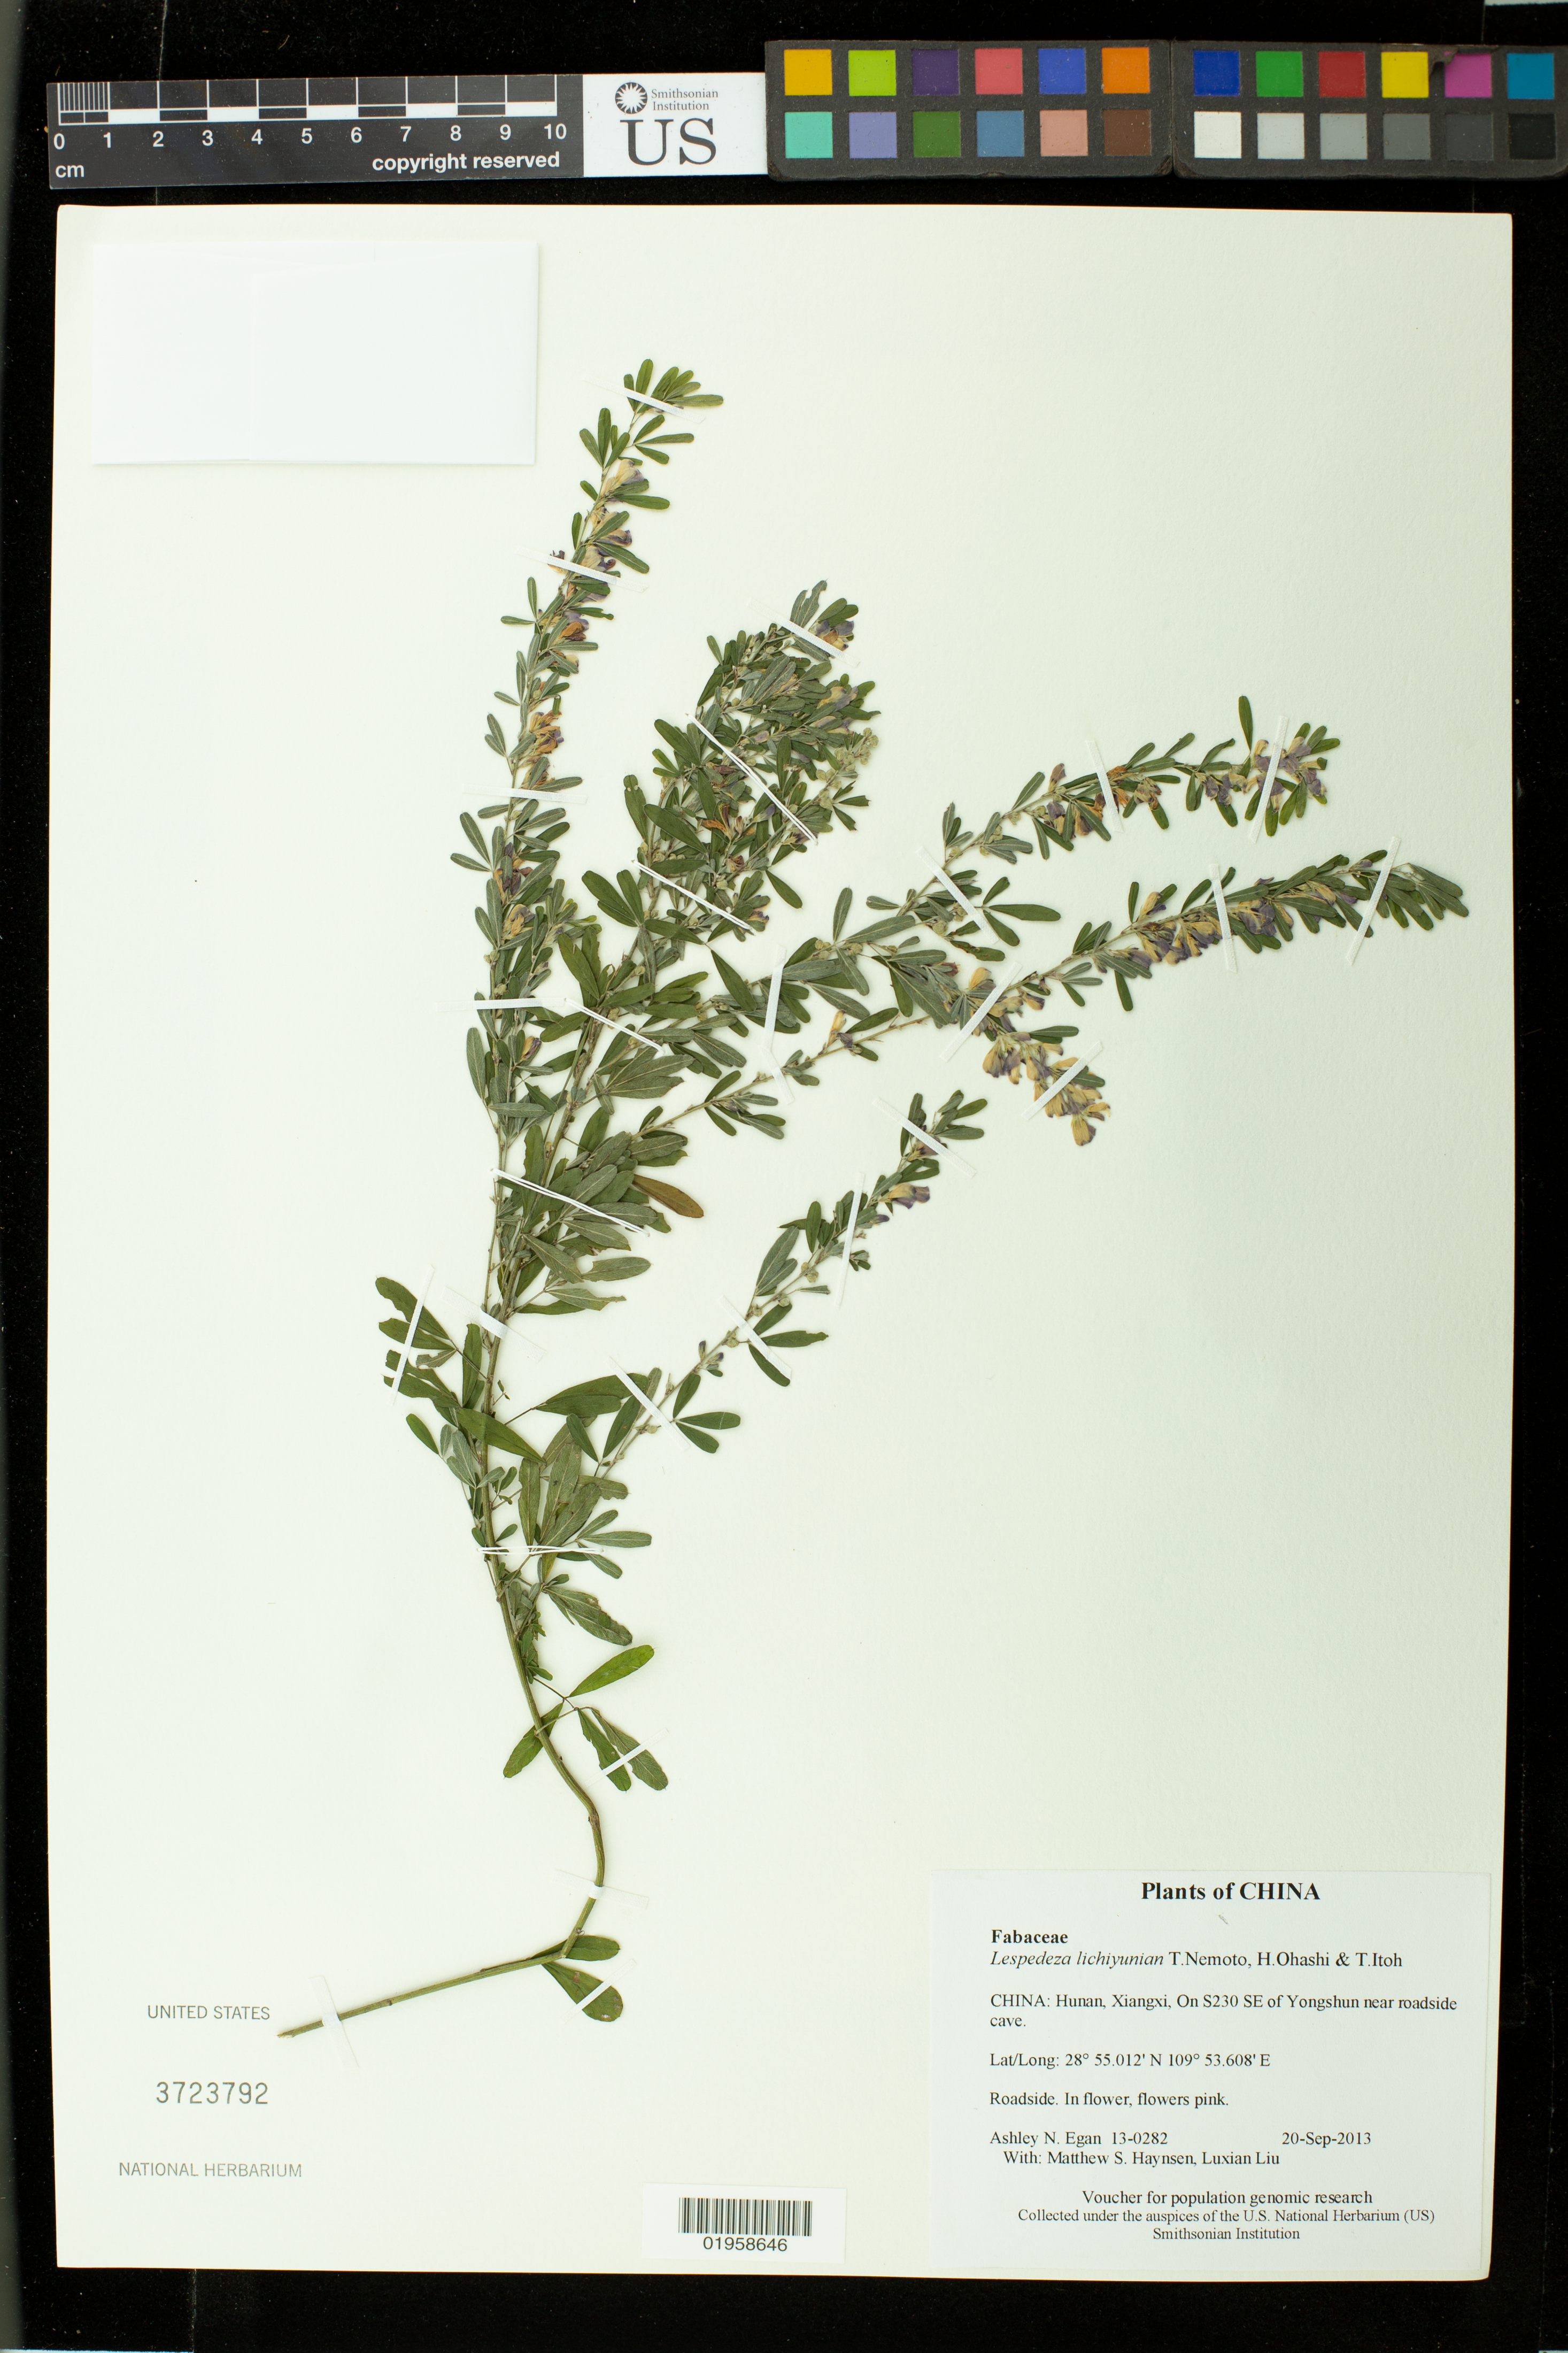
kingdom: Plantae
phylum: Tracheophyta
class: Magnoliopsida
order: Fabales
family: Fabaceae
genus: Lespedeza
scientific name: Lespedeza lichiyunian T. Nemoto, H. Ohashi & T. Itoh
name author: T. Nemoto et al.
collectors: A. N. Egan, M. Hansen & L. Liu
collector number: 13-0282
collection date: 2013-09-20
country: China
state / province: Hunan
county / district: Xiangxi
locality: On S230 SE of Yongshun near roadside cave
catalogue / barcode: US 3723792